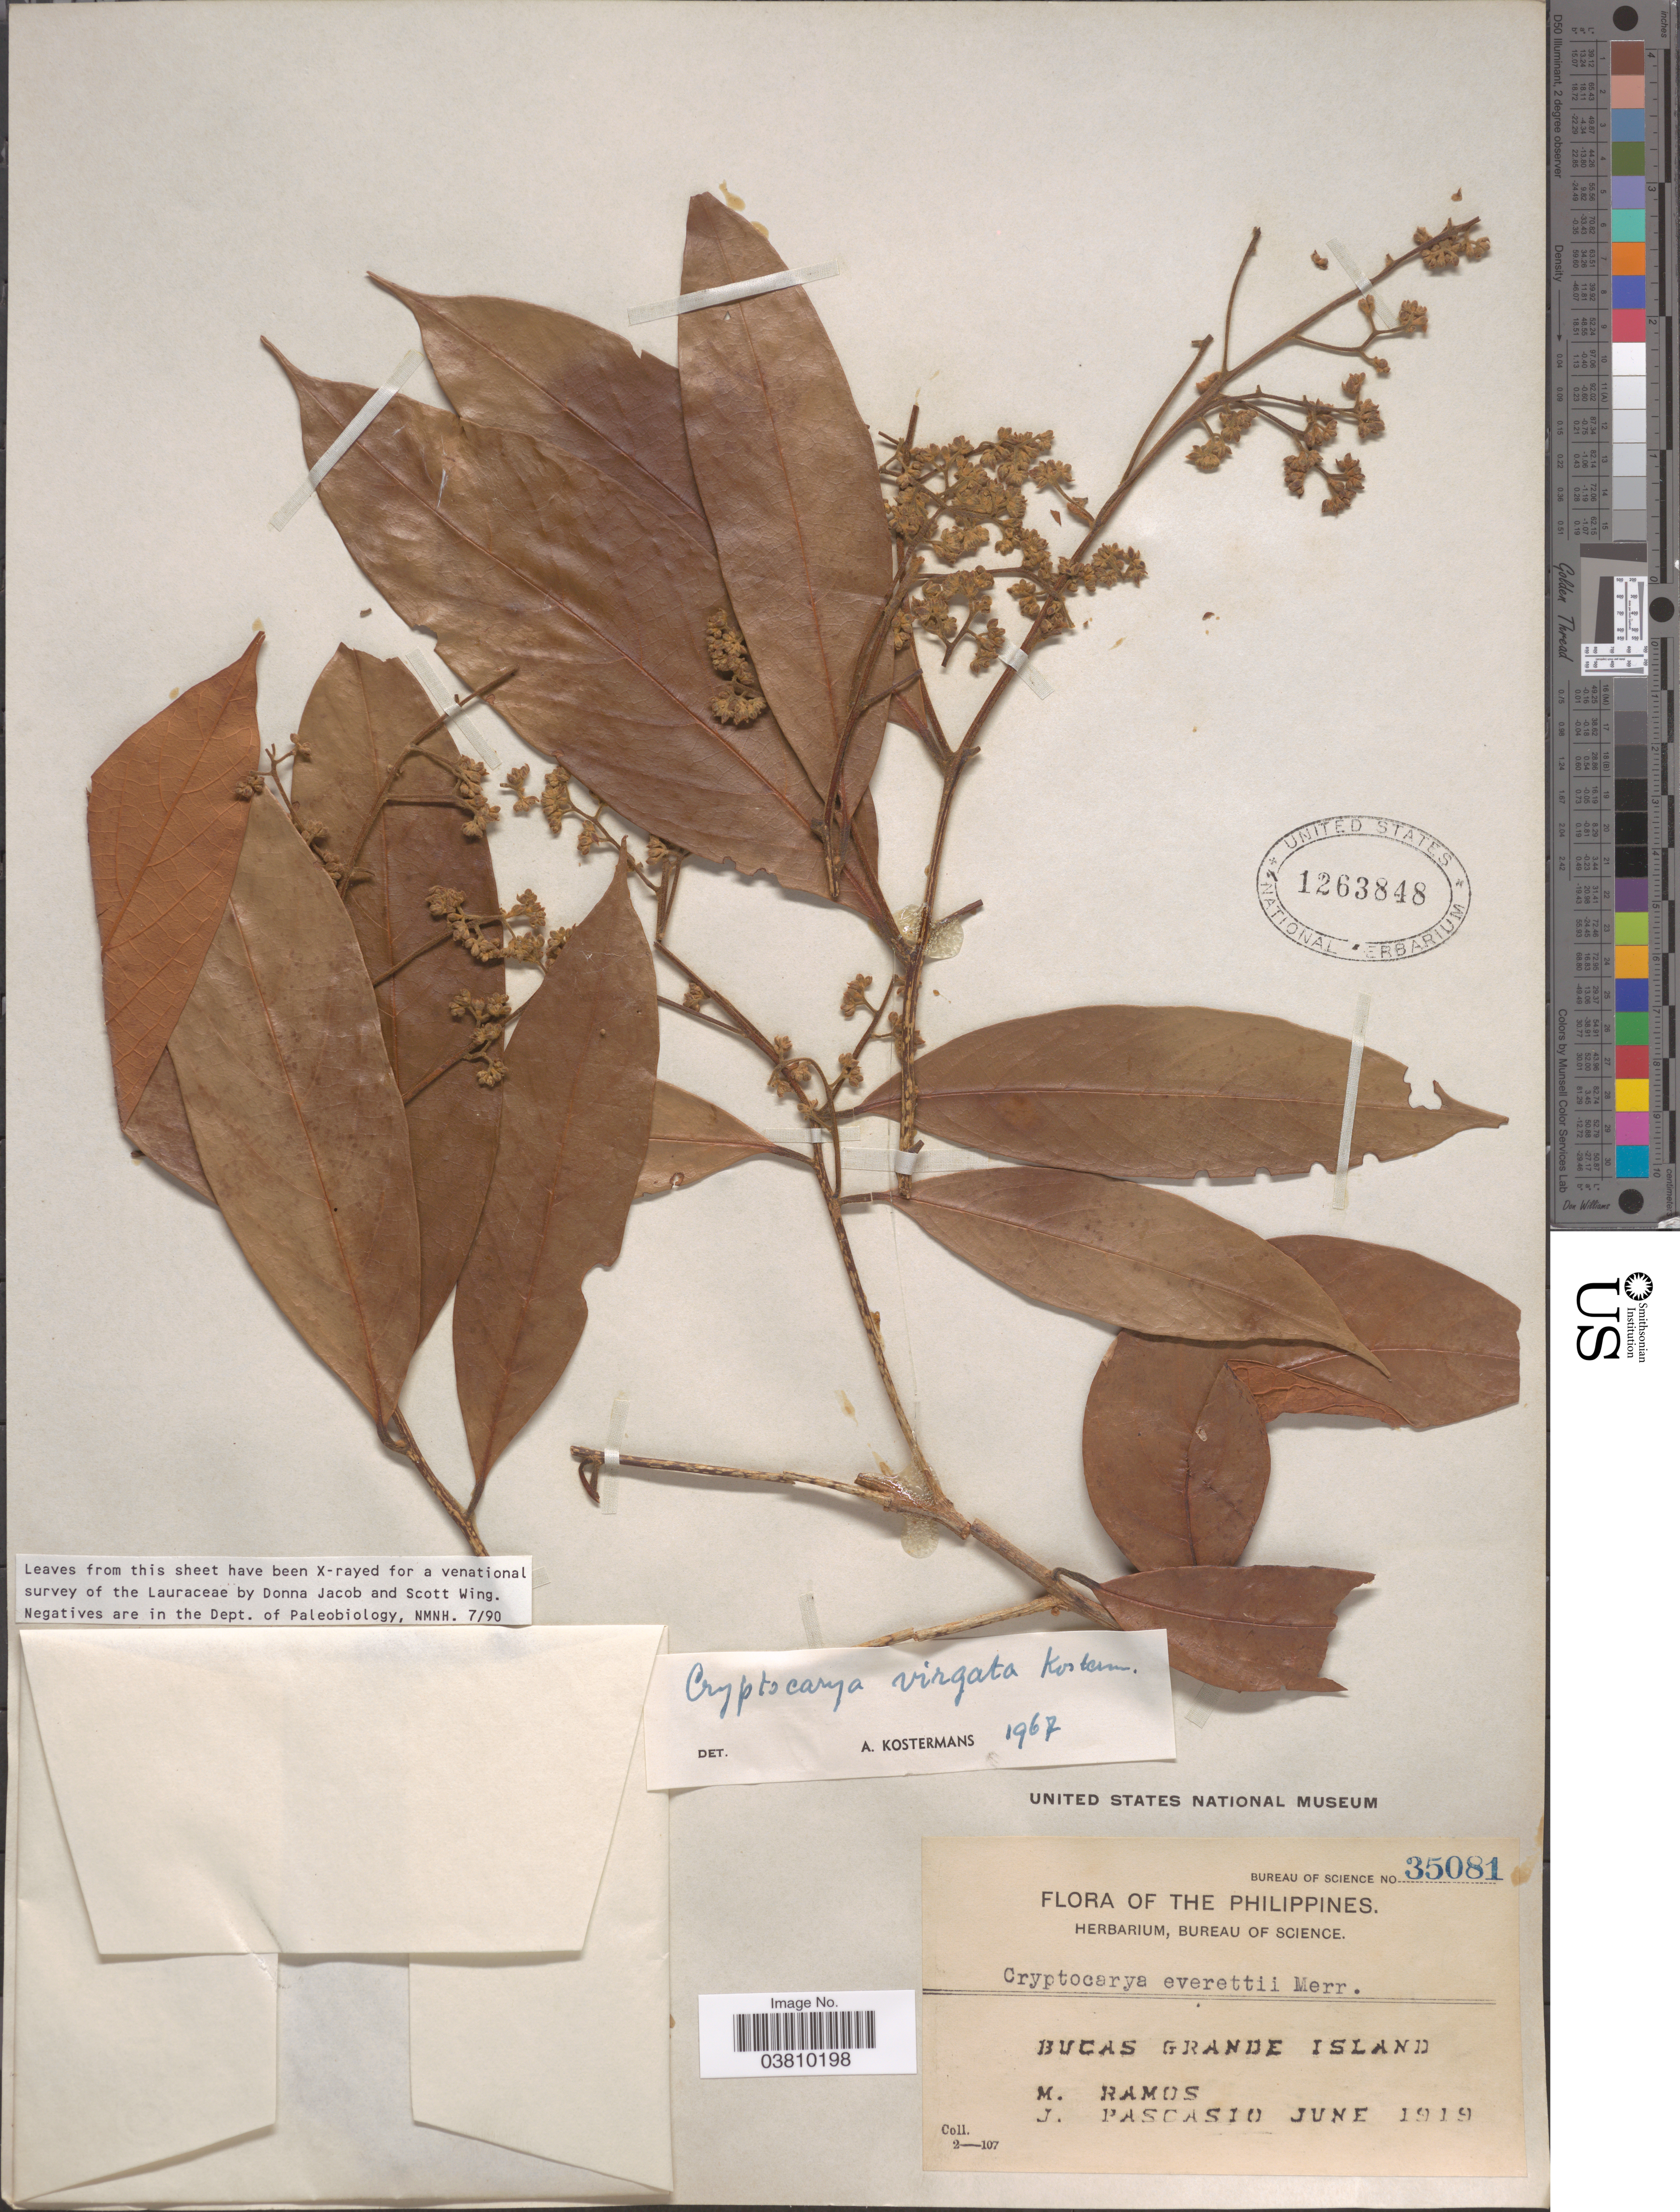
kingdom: Plantae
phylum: Tracheophyta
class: Magnoliopsida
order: Laurales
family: Lauraceae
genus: Cryptocarya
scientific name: Cryptocarya virgata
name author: Kosterm.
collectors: M. Ramos & J. Pascasio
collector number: Bureau of Science 35081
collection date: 1919-06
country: Philippines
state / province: Caraga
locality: Bucas Grande Island.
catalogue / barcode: US 1263848